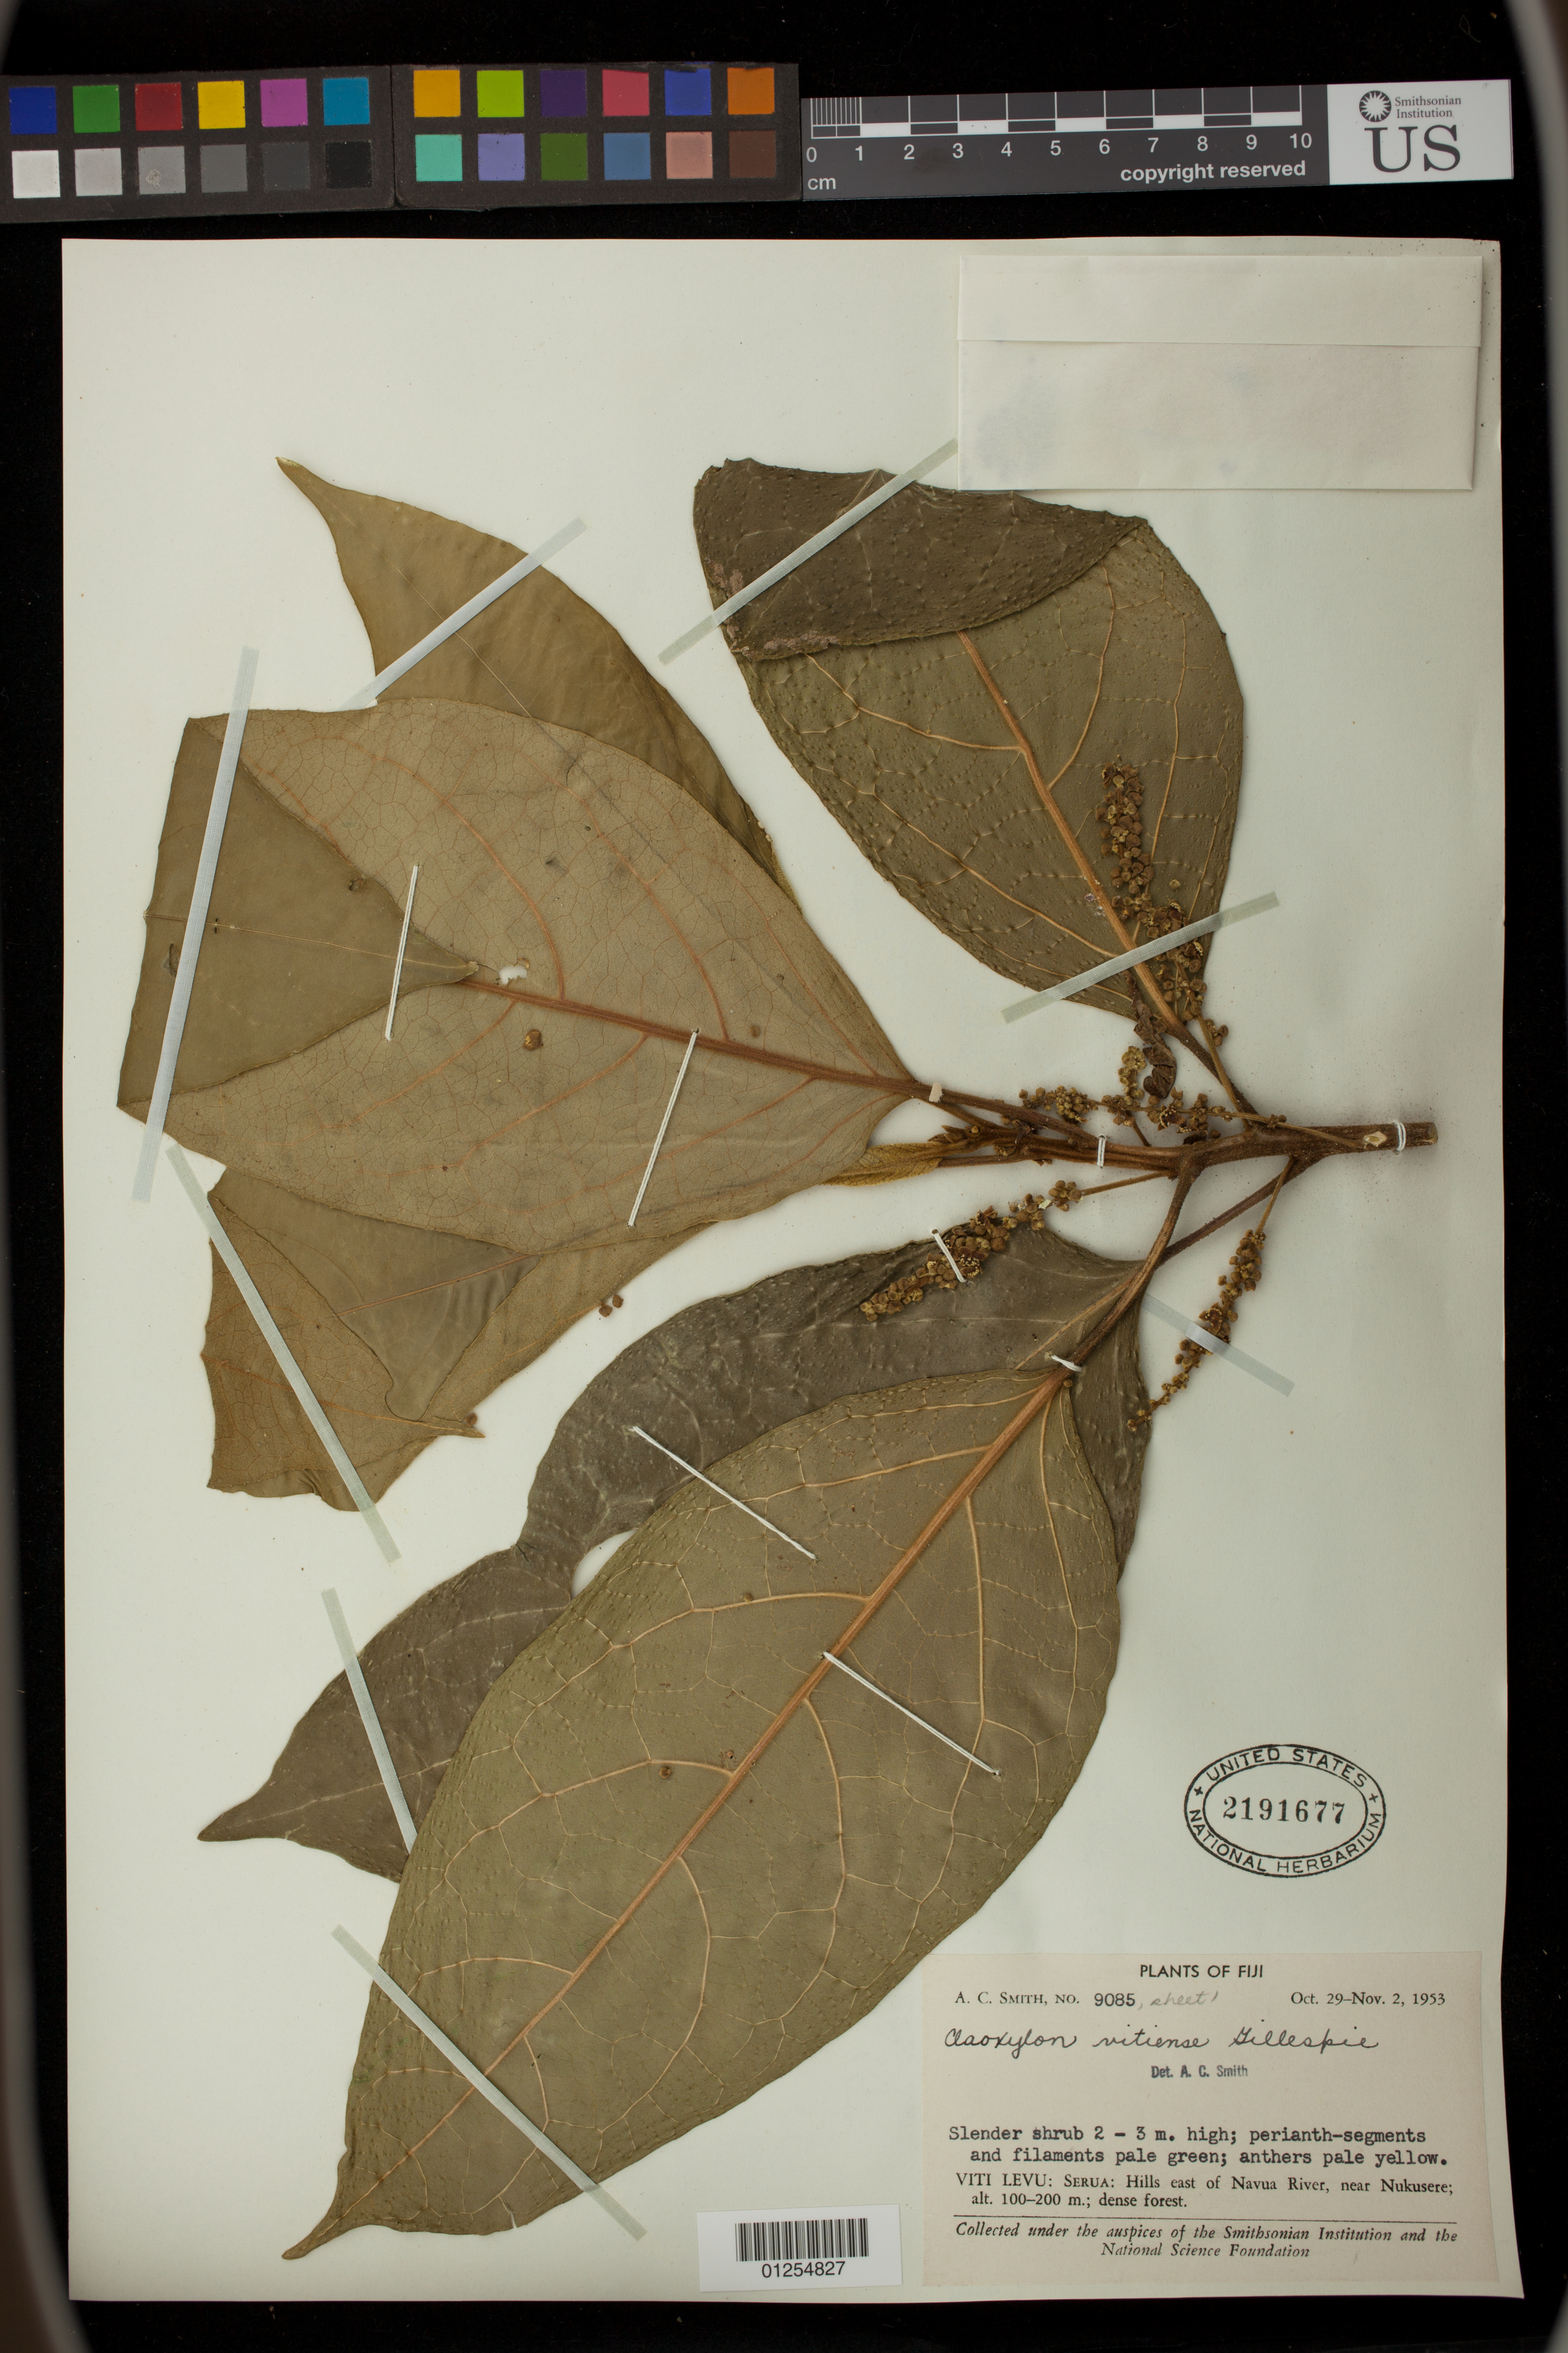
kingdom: Plantae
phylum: Tracheophyta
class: Magnoliopsida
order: Malpighiales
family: Euphorbiaceae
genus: Claoxylon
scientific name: Claoxylon vitiense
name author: Gillespie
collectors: A. C. Smith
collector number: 9085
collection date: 1953-10-29/1953-11-02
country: Fiji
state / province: Northern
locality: Viti Levu: Serva: Hills cast of Navua River, near Nukusere.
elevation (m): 100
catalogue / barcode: US 2191677